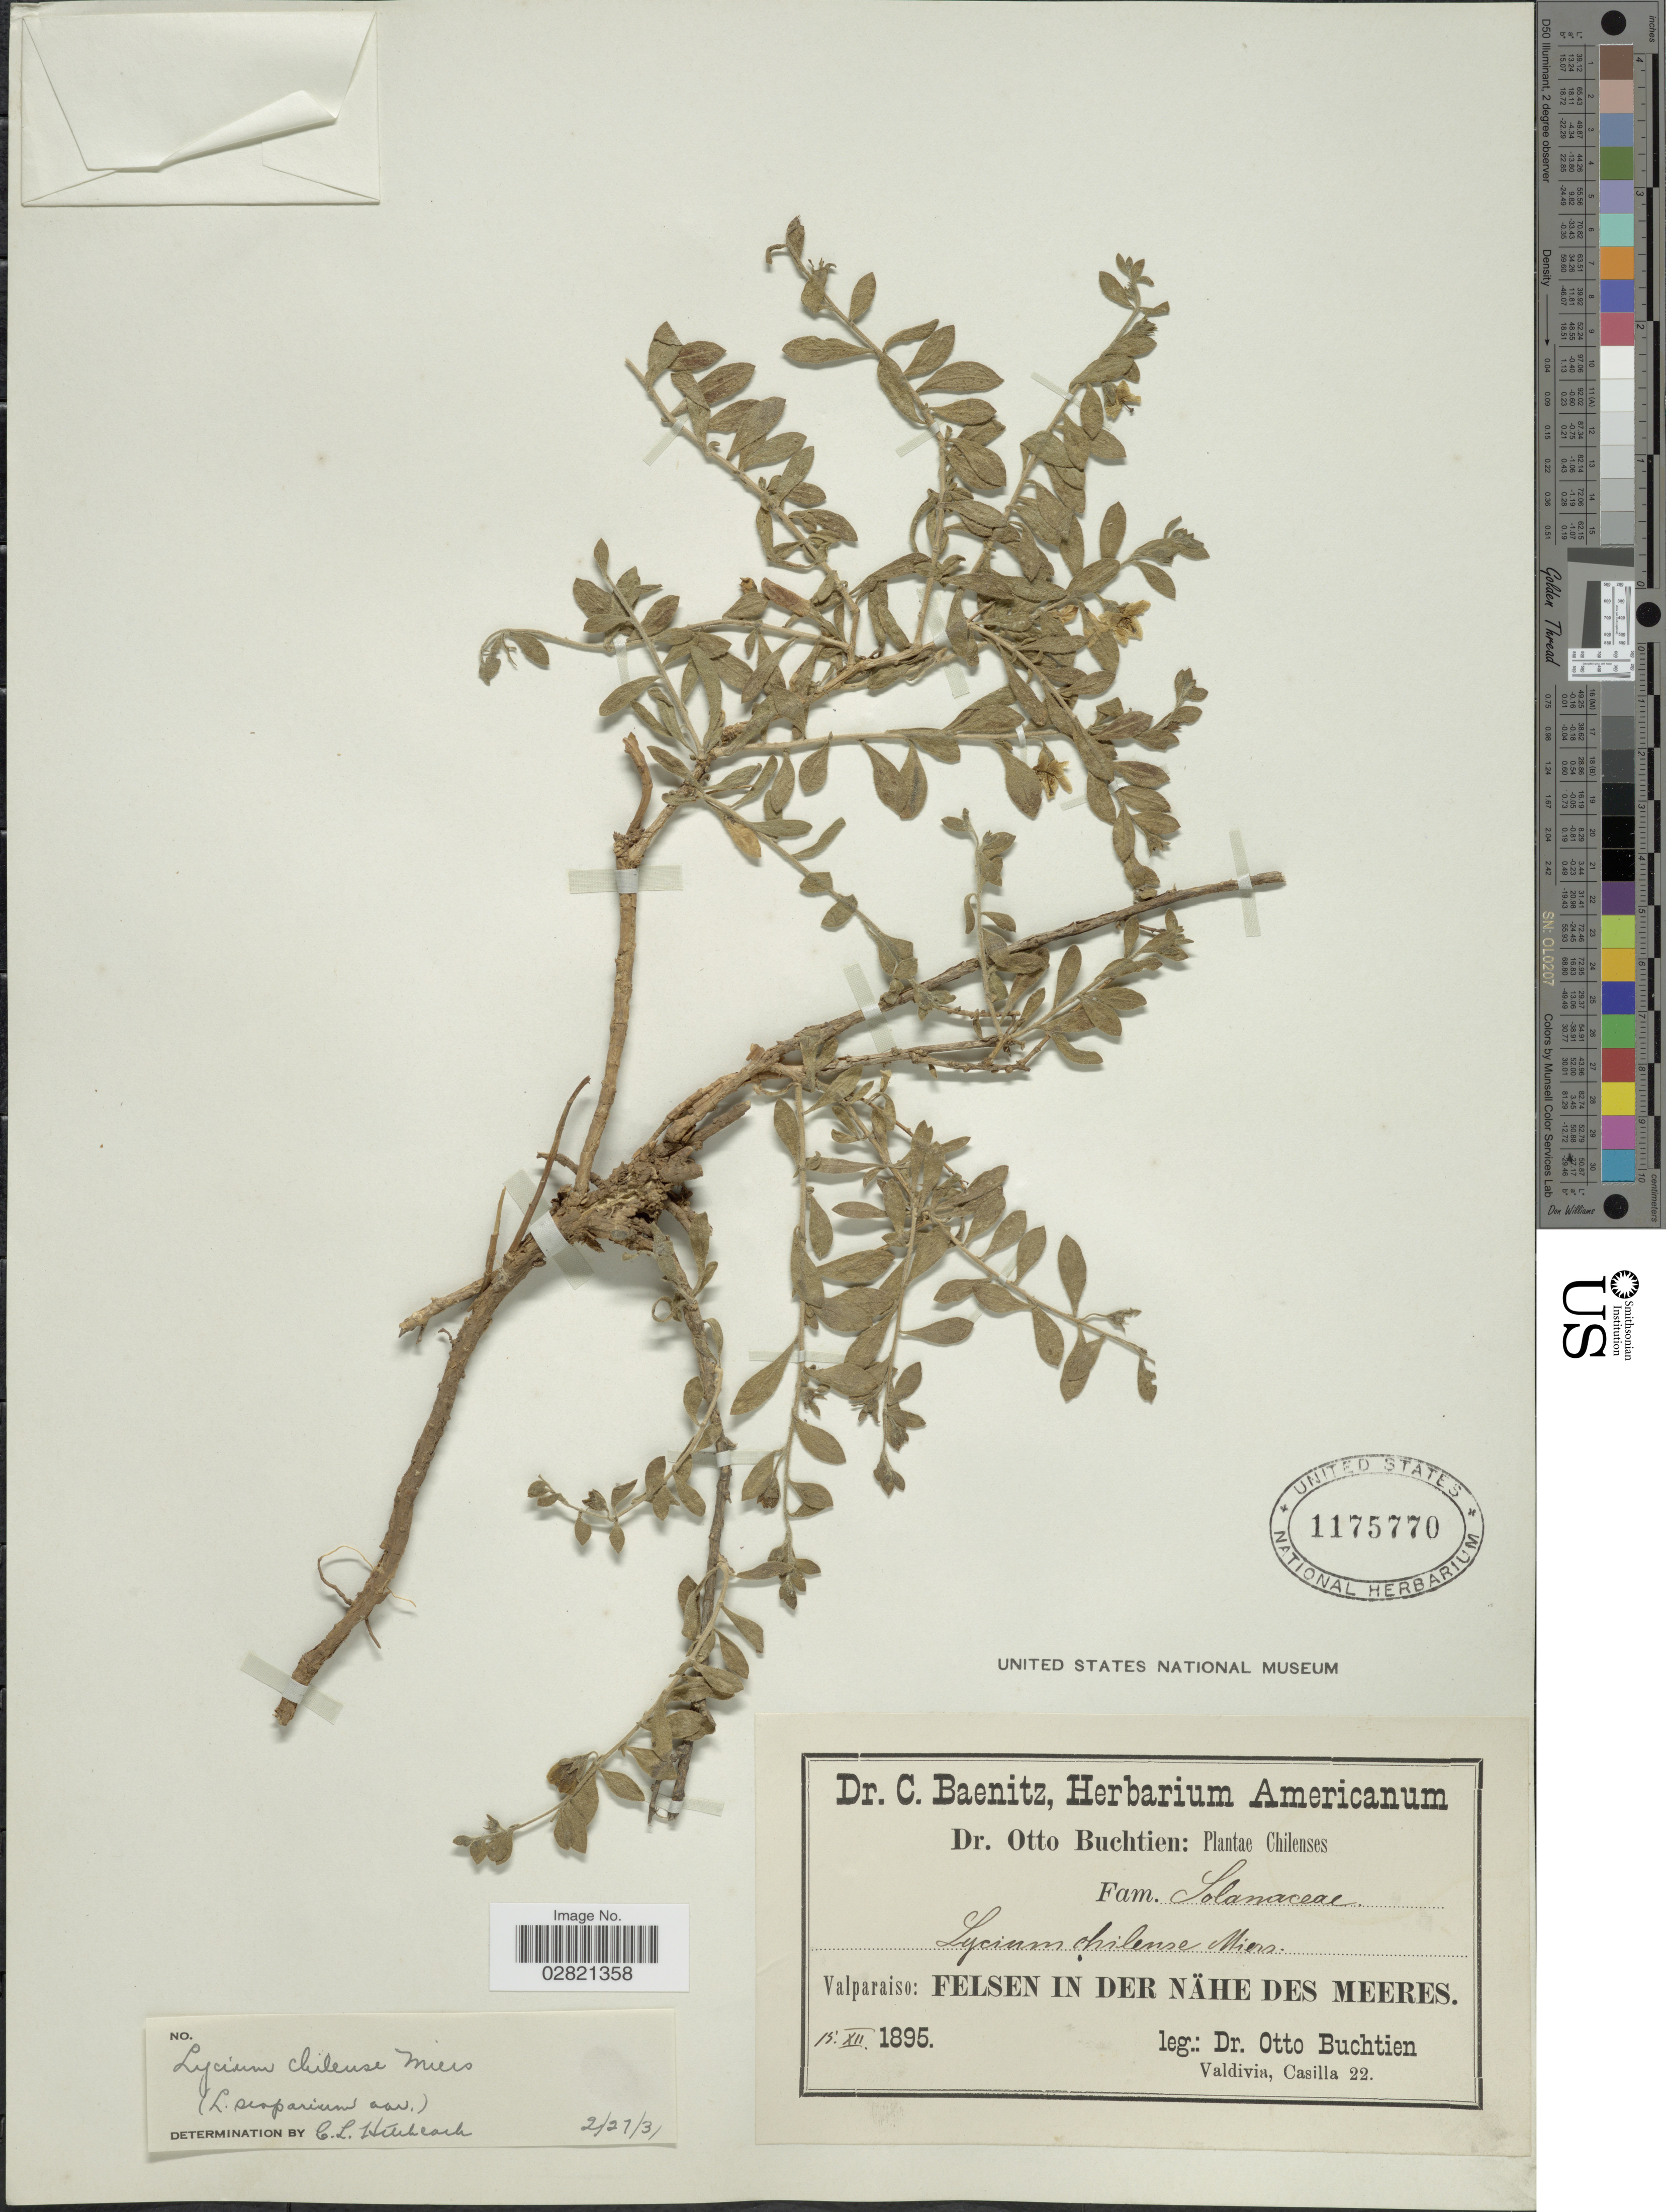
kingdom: Plantae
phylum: Tracheophyta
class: Magnoliopsida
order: Solanales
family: Solanaceae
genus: Lycium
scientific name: Lycium chilense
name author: Bertero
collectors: O. Buchtien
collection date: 1895-12-15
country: Chile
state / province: Valparaíso (V)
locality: Felsen in der nähe des Meeres.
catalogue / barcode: US 1175770